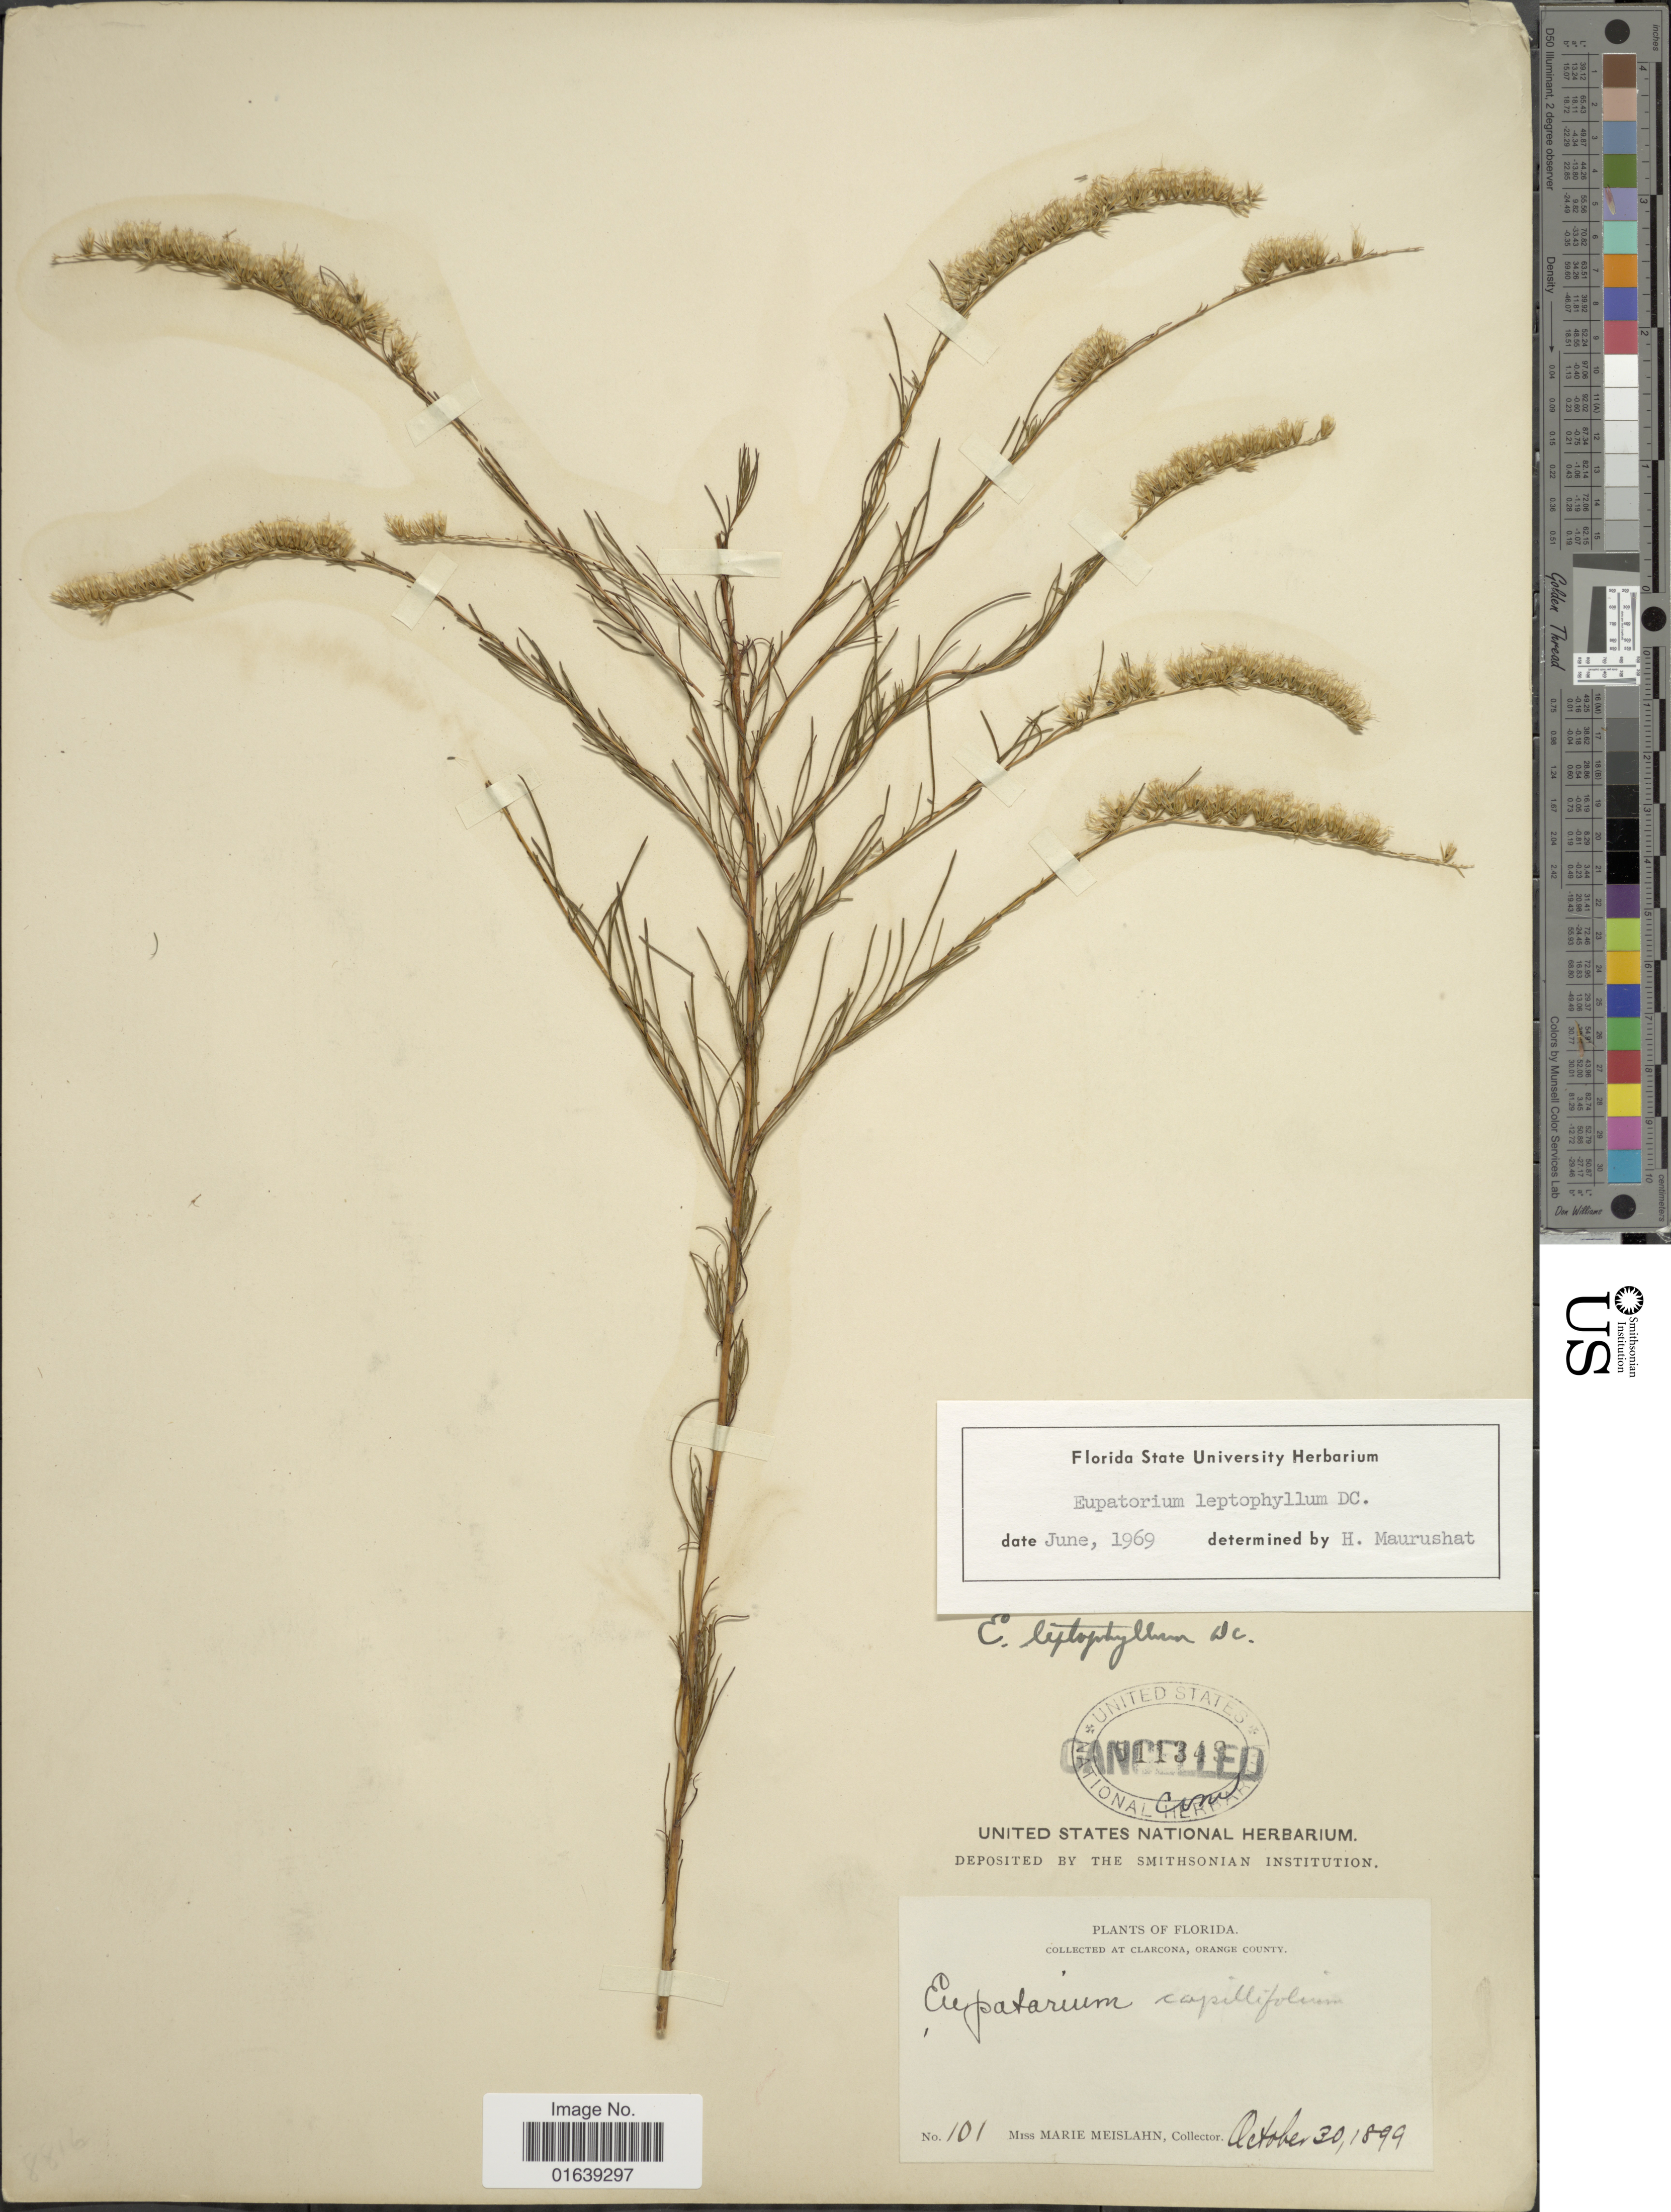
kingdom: Plantae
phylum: Tracheophyta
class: Magnoliopsida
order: Asterales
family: Asteraceae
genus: Eupatorium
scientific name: Eupatorium leptophyllum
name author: DC.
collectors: M. Meislahn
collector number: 101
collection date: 1899-10-30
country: United States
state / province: Florida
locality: Florida. at Clarcona, Orange City